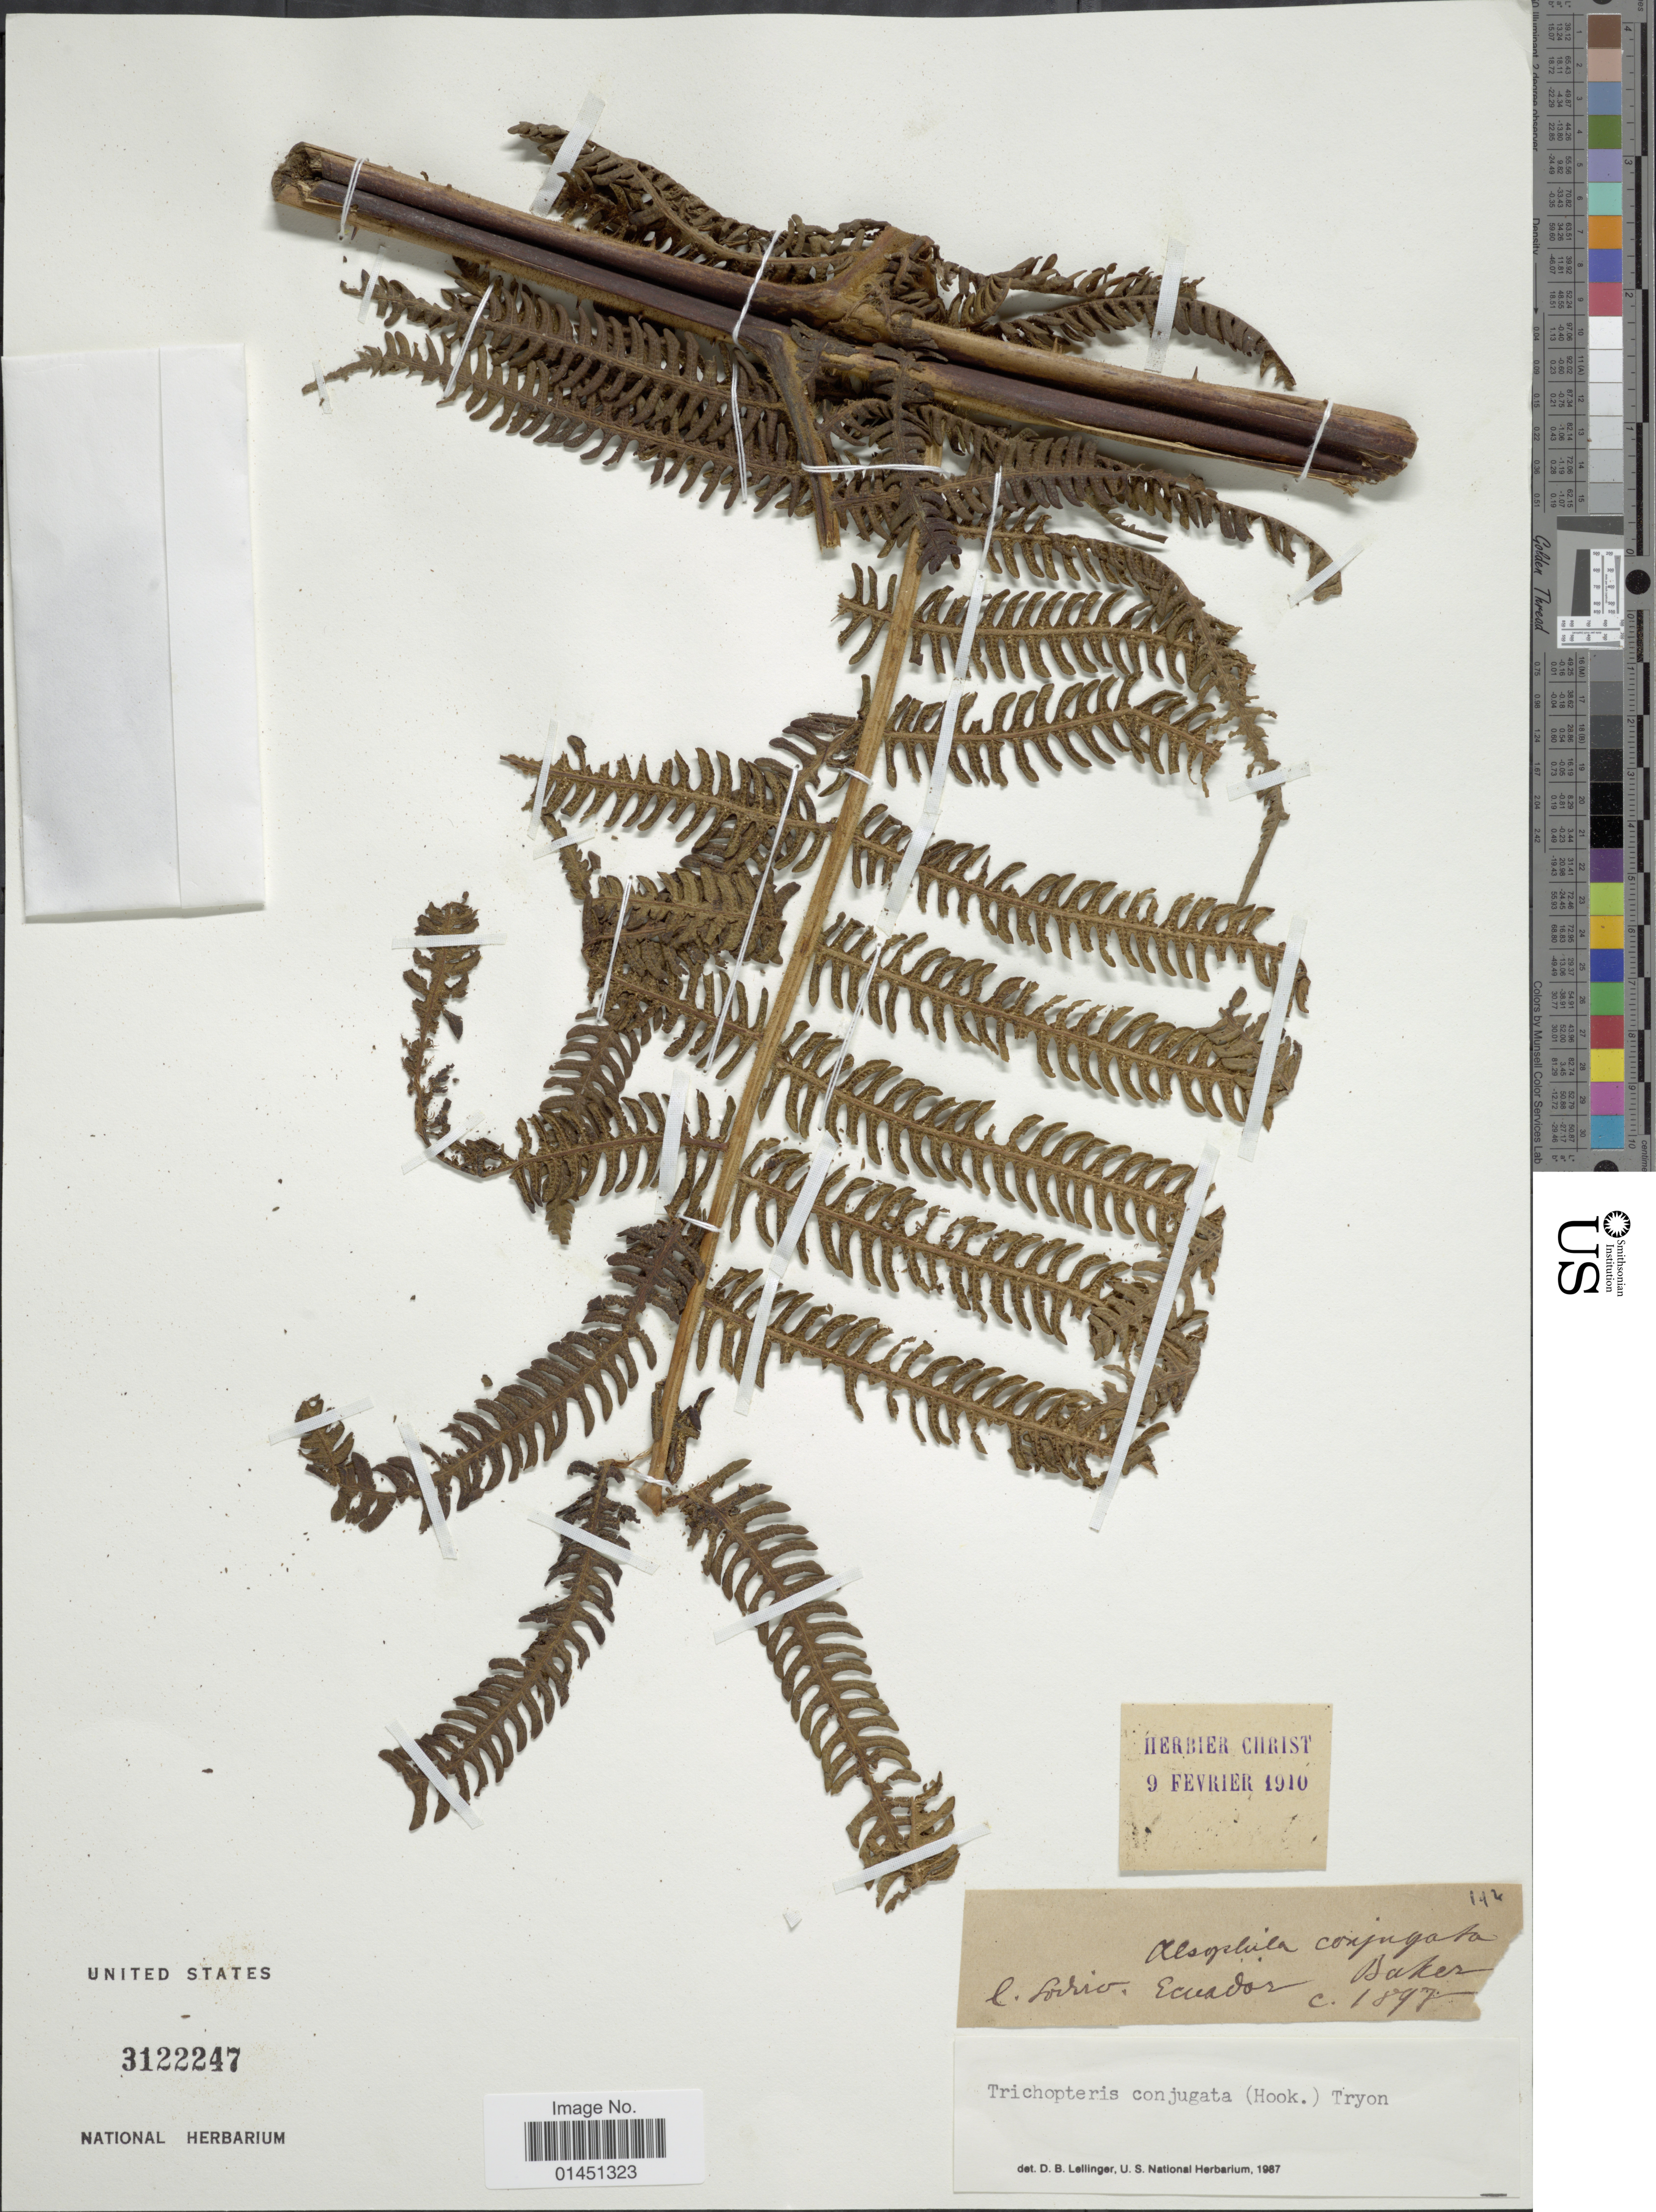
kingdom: Plantae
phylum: Tracheophyta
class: Polypodiopsida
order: Cyatheales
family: Cyatheaceae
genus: Cyathea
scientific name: Cyathea conjugata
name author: (Hook.) Domin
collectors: L. Sodiro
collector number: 142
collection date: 1897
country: Ecuador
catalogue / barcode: US 3122247